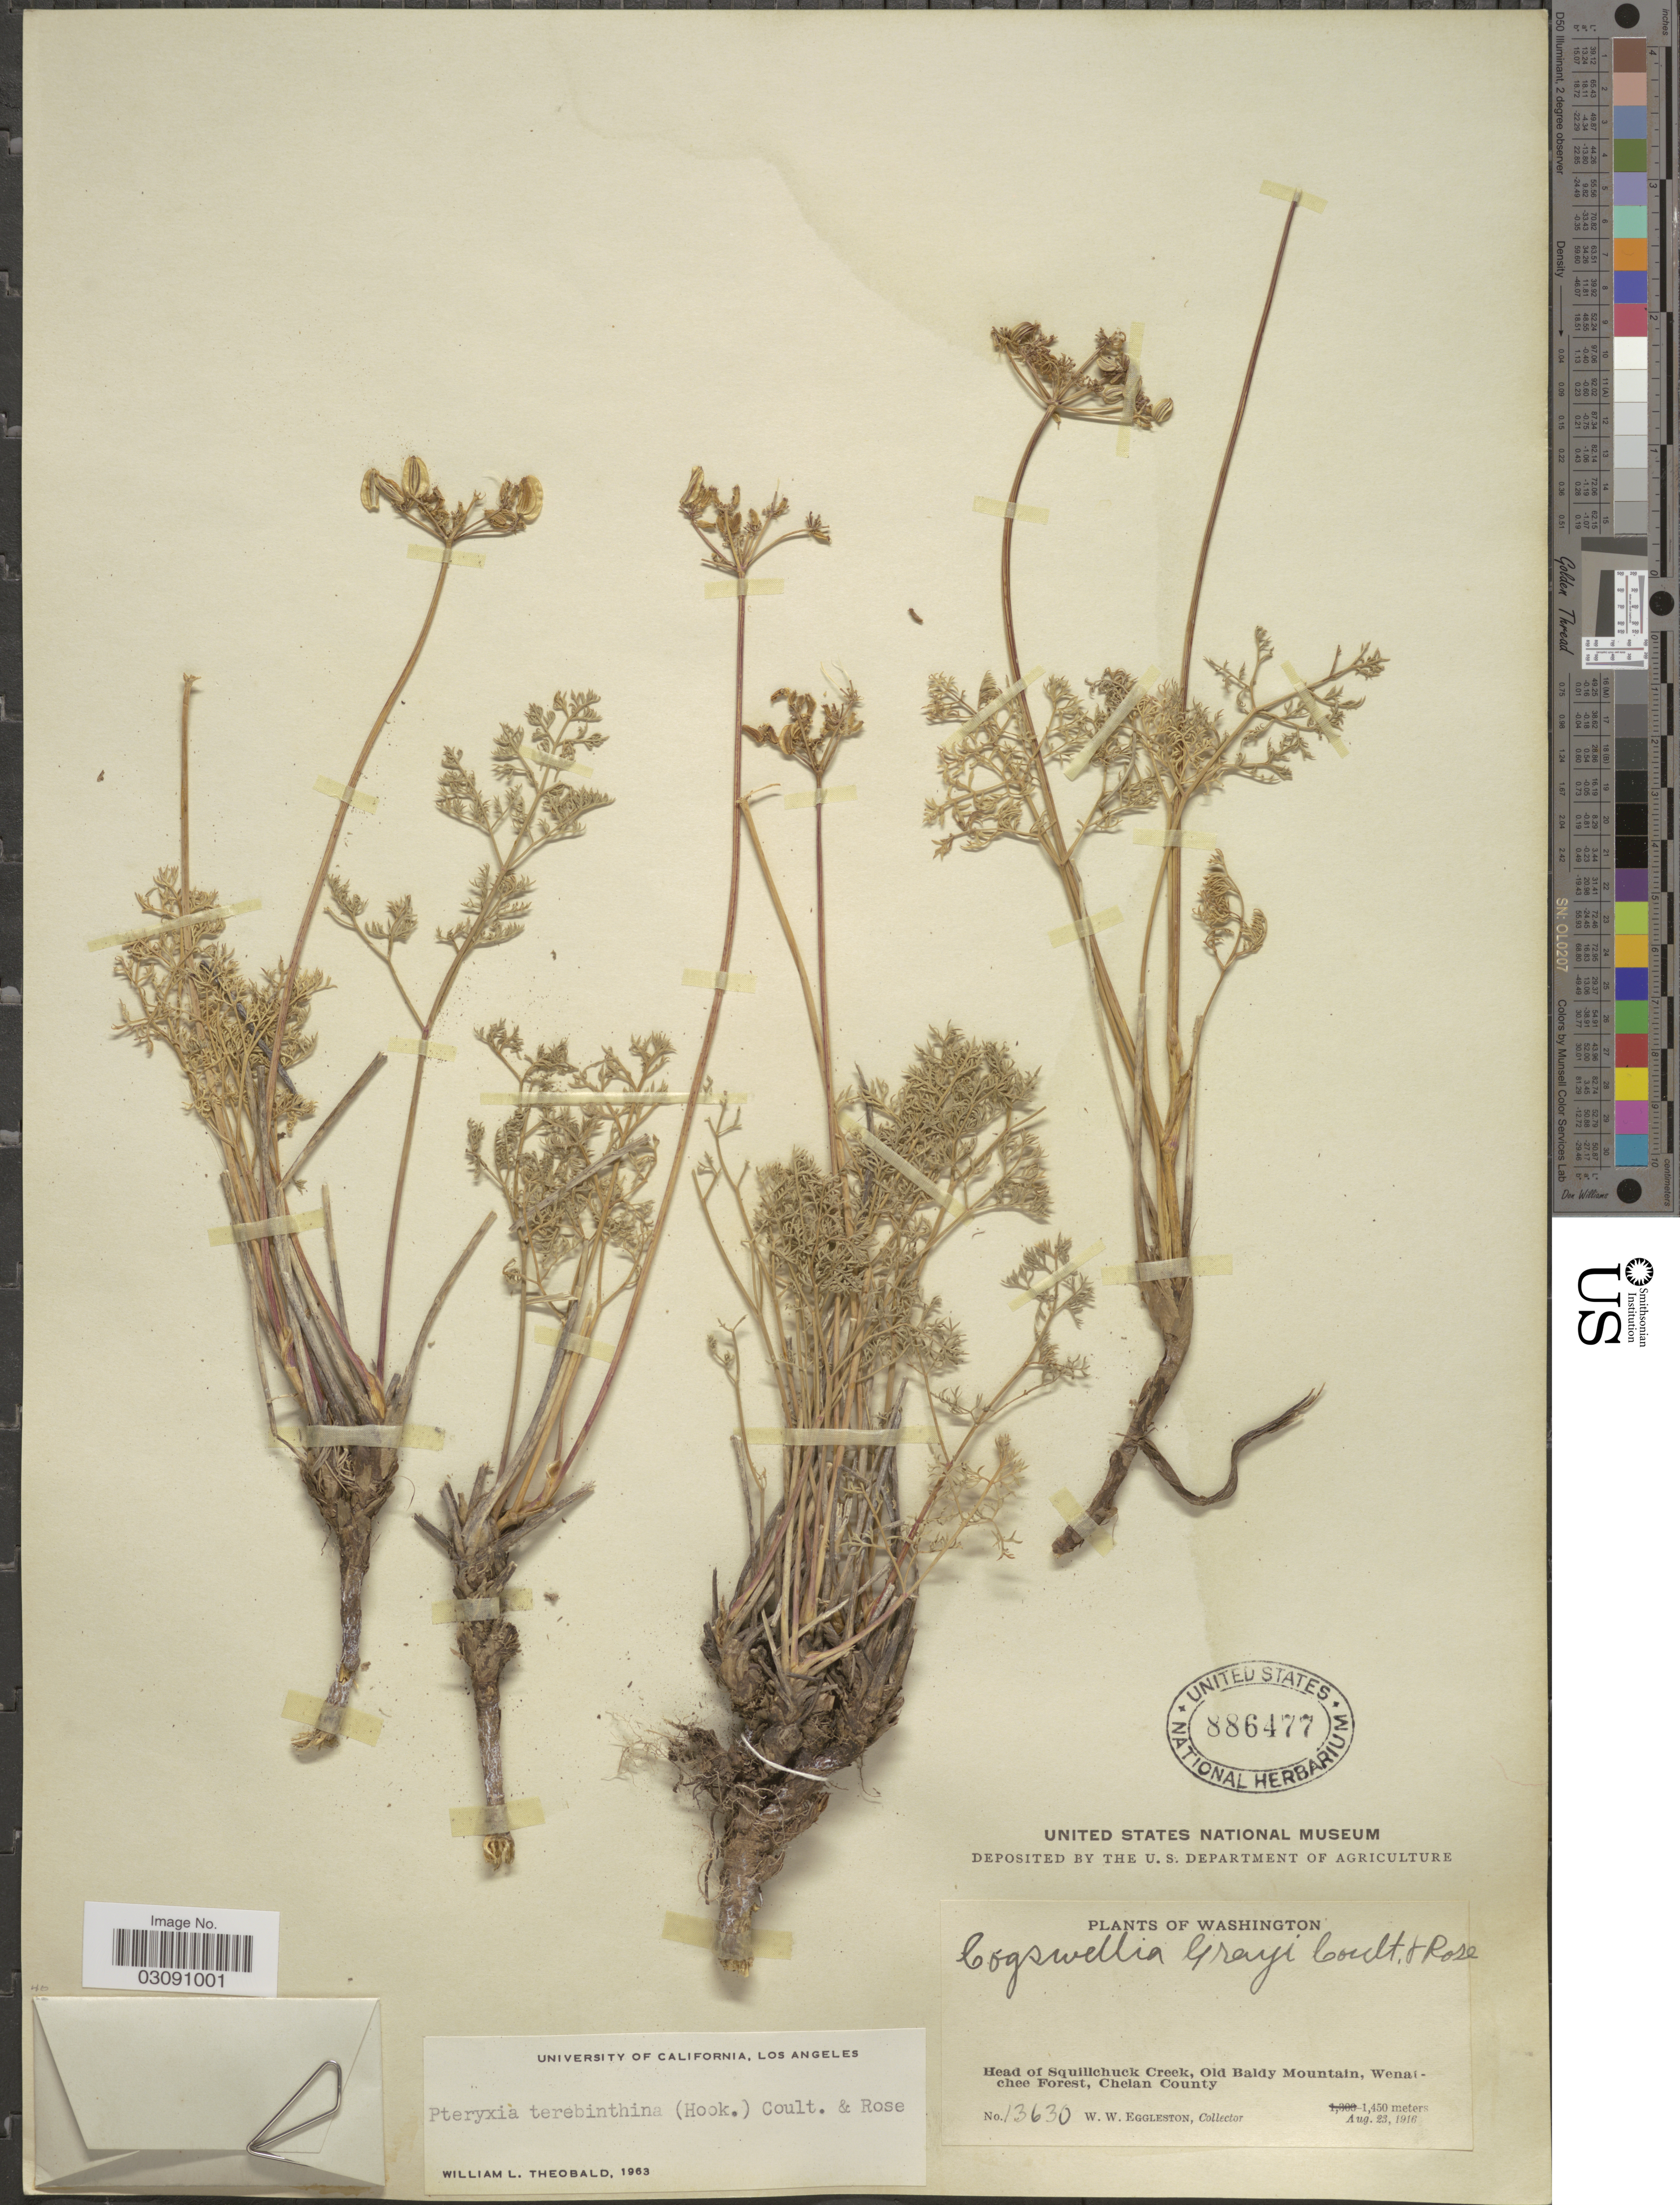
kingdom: Plantae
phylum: Tracheophyta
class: Magnoliopsida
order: Apiales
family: Apiaceae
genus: Pteryxia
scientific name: Pteryxia terebinthina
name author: (Hook.) J.M. Coult. & Rose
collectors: W. W. Eggleston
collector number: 13630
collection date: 1916-08-23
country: United States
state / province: Washington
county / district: Chelan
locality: Head of Squillchuck Creek, Old Baldy Mountain, Wenatchee Forest, Chelan County.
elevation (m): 1450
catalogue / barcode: US 886477